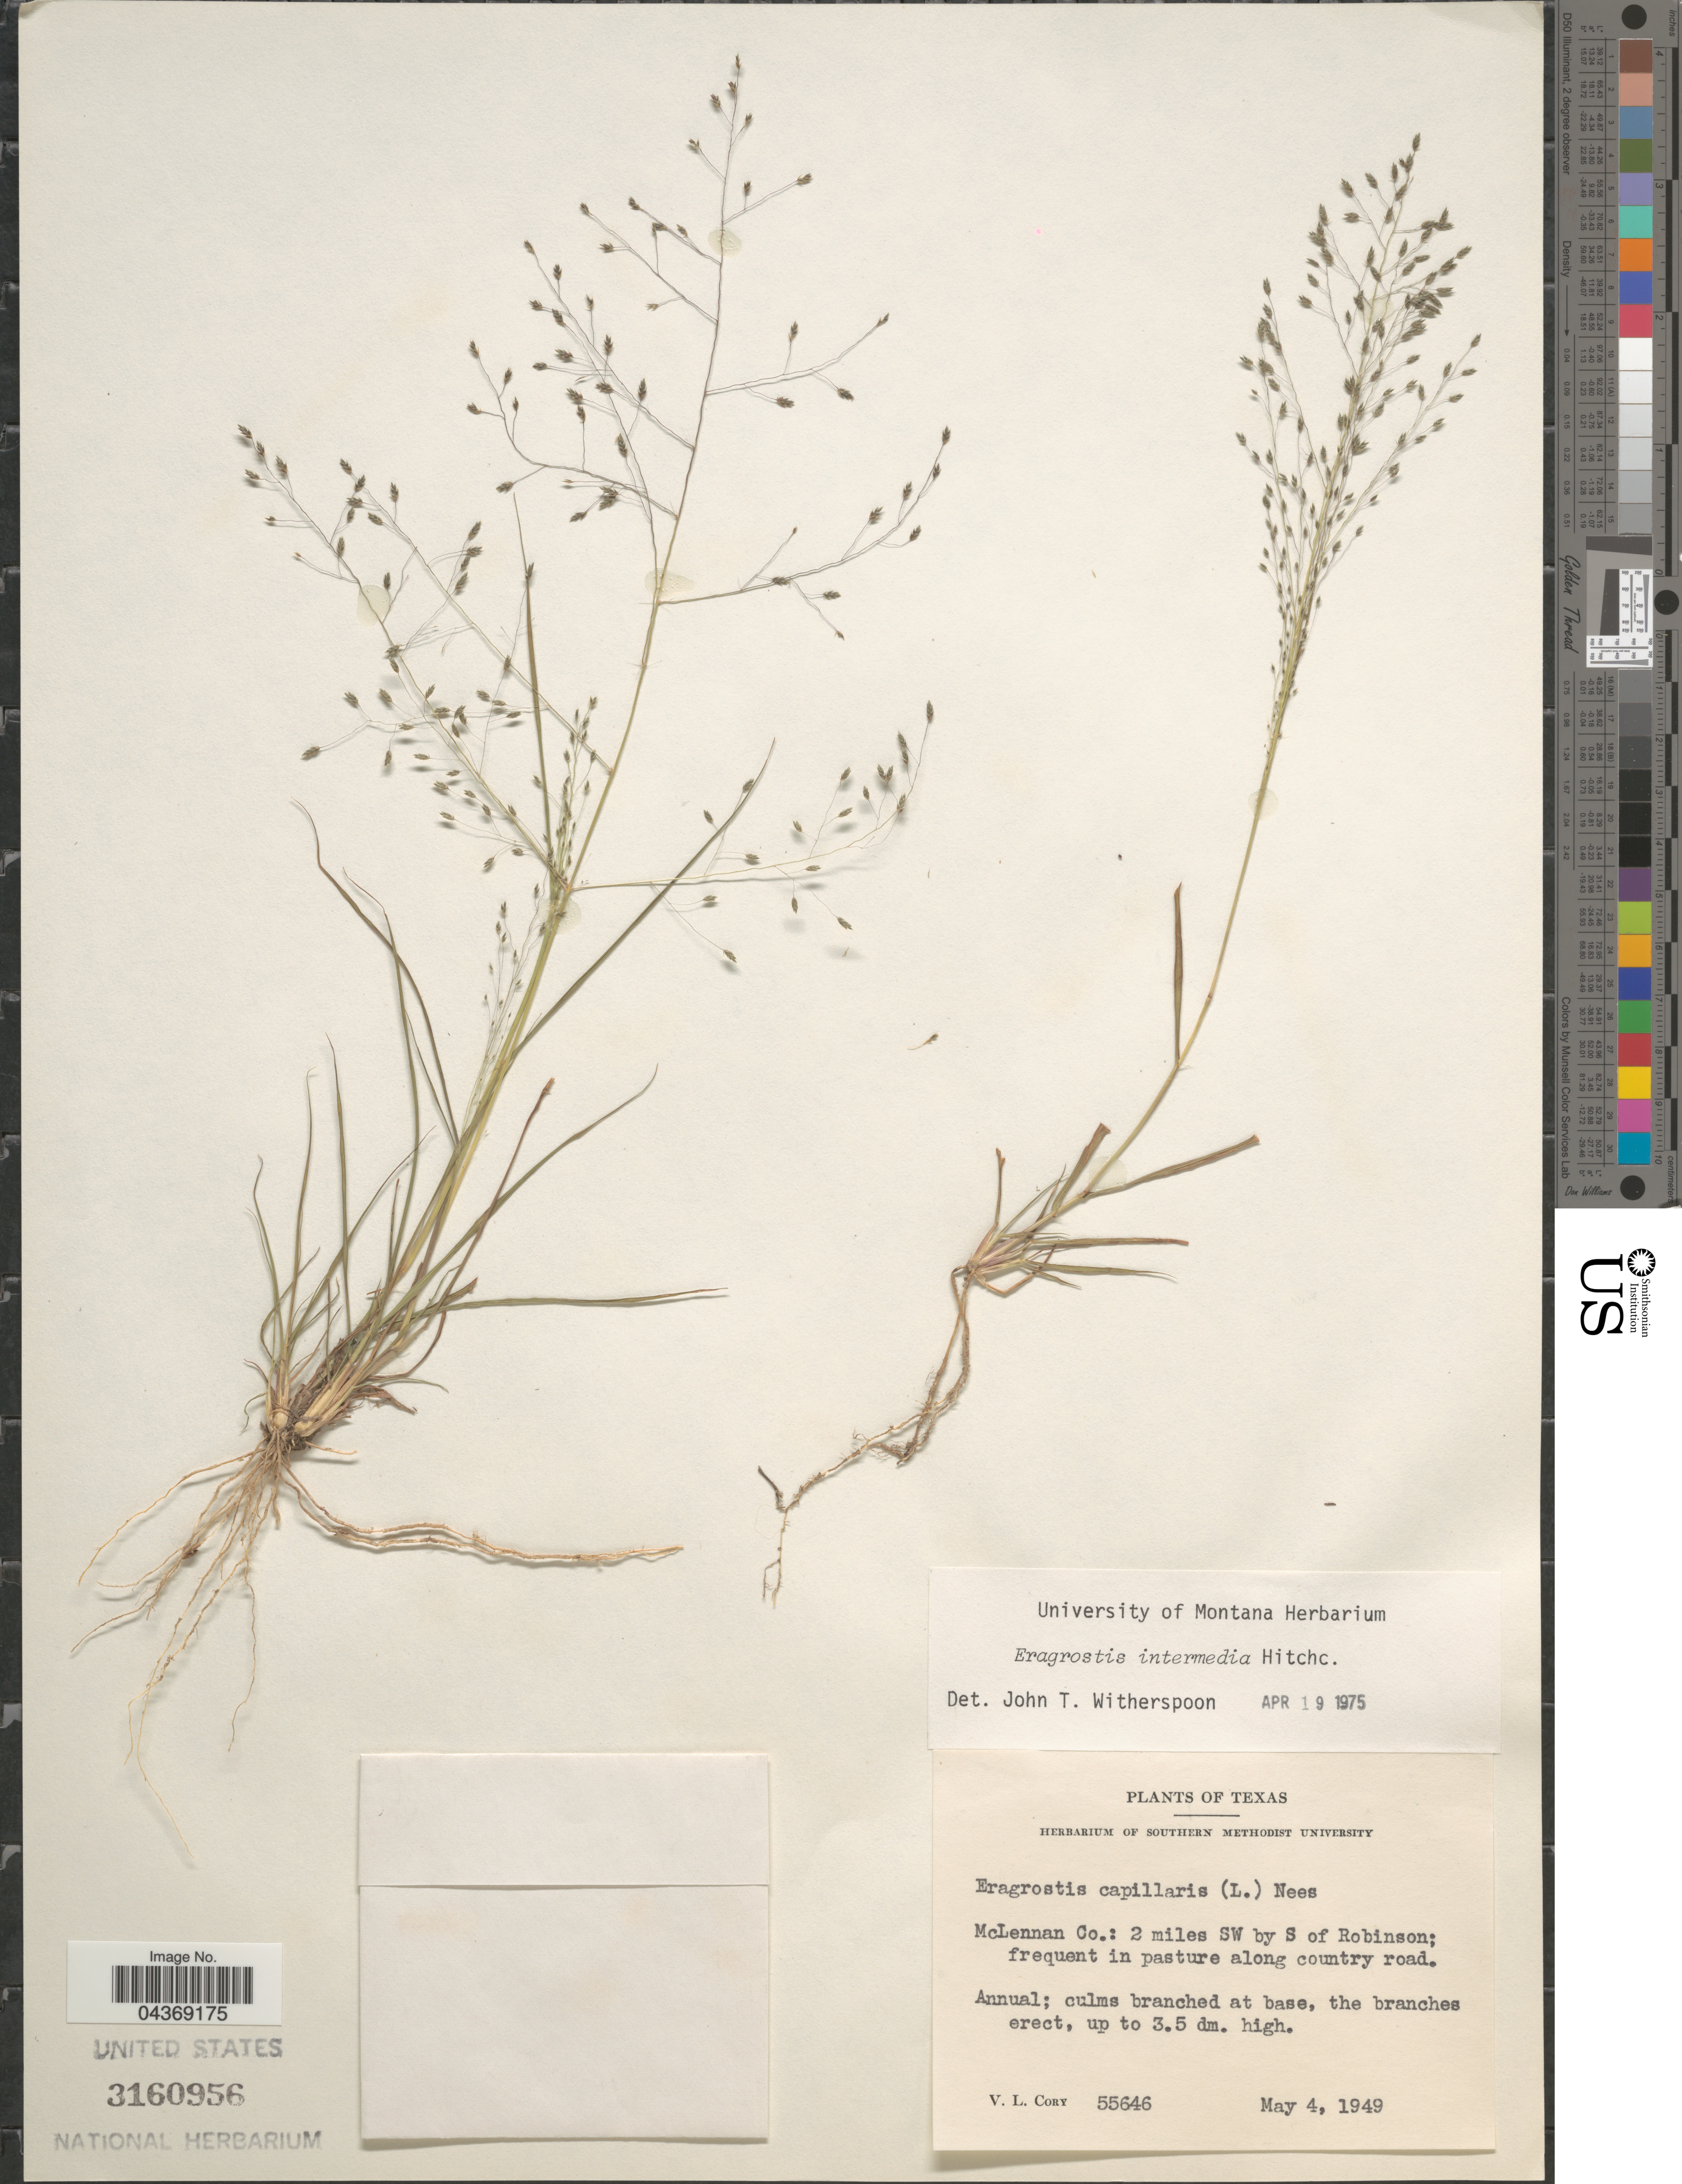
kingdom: Plantae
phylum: Tracheophyta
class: Liliopsida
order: Poales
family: Poaceae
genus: Eragrostis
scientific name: Eragrostis intermedia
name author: Hitchc.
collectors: V. Cory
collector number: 55646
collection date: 1949-05-04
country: United States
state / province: Texas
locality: McLennan Co.: 2 miles SW by S of Robinson; frequent in pasture along country road.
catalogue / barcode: US 3160956